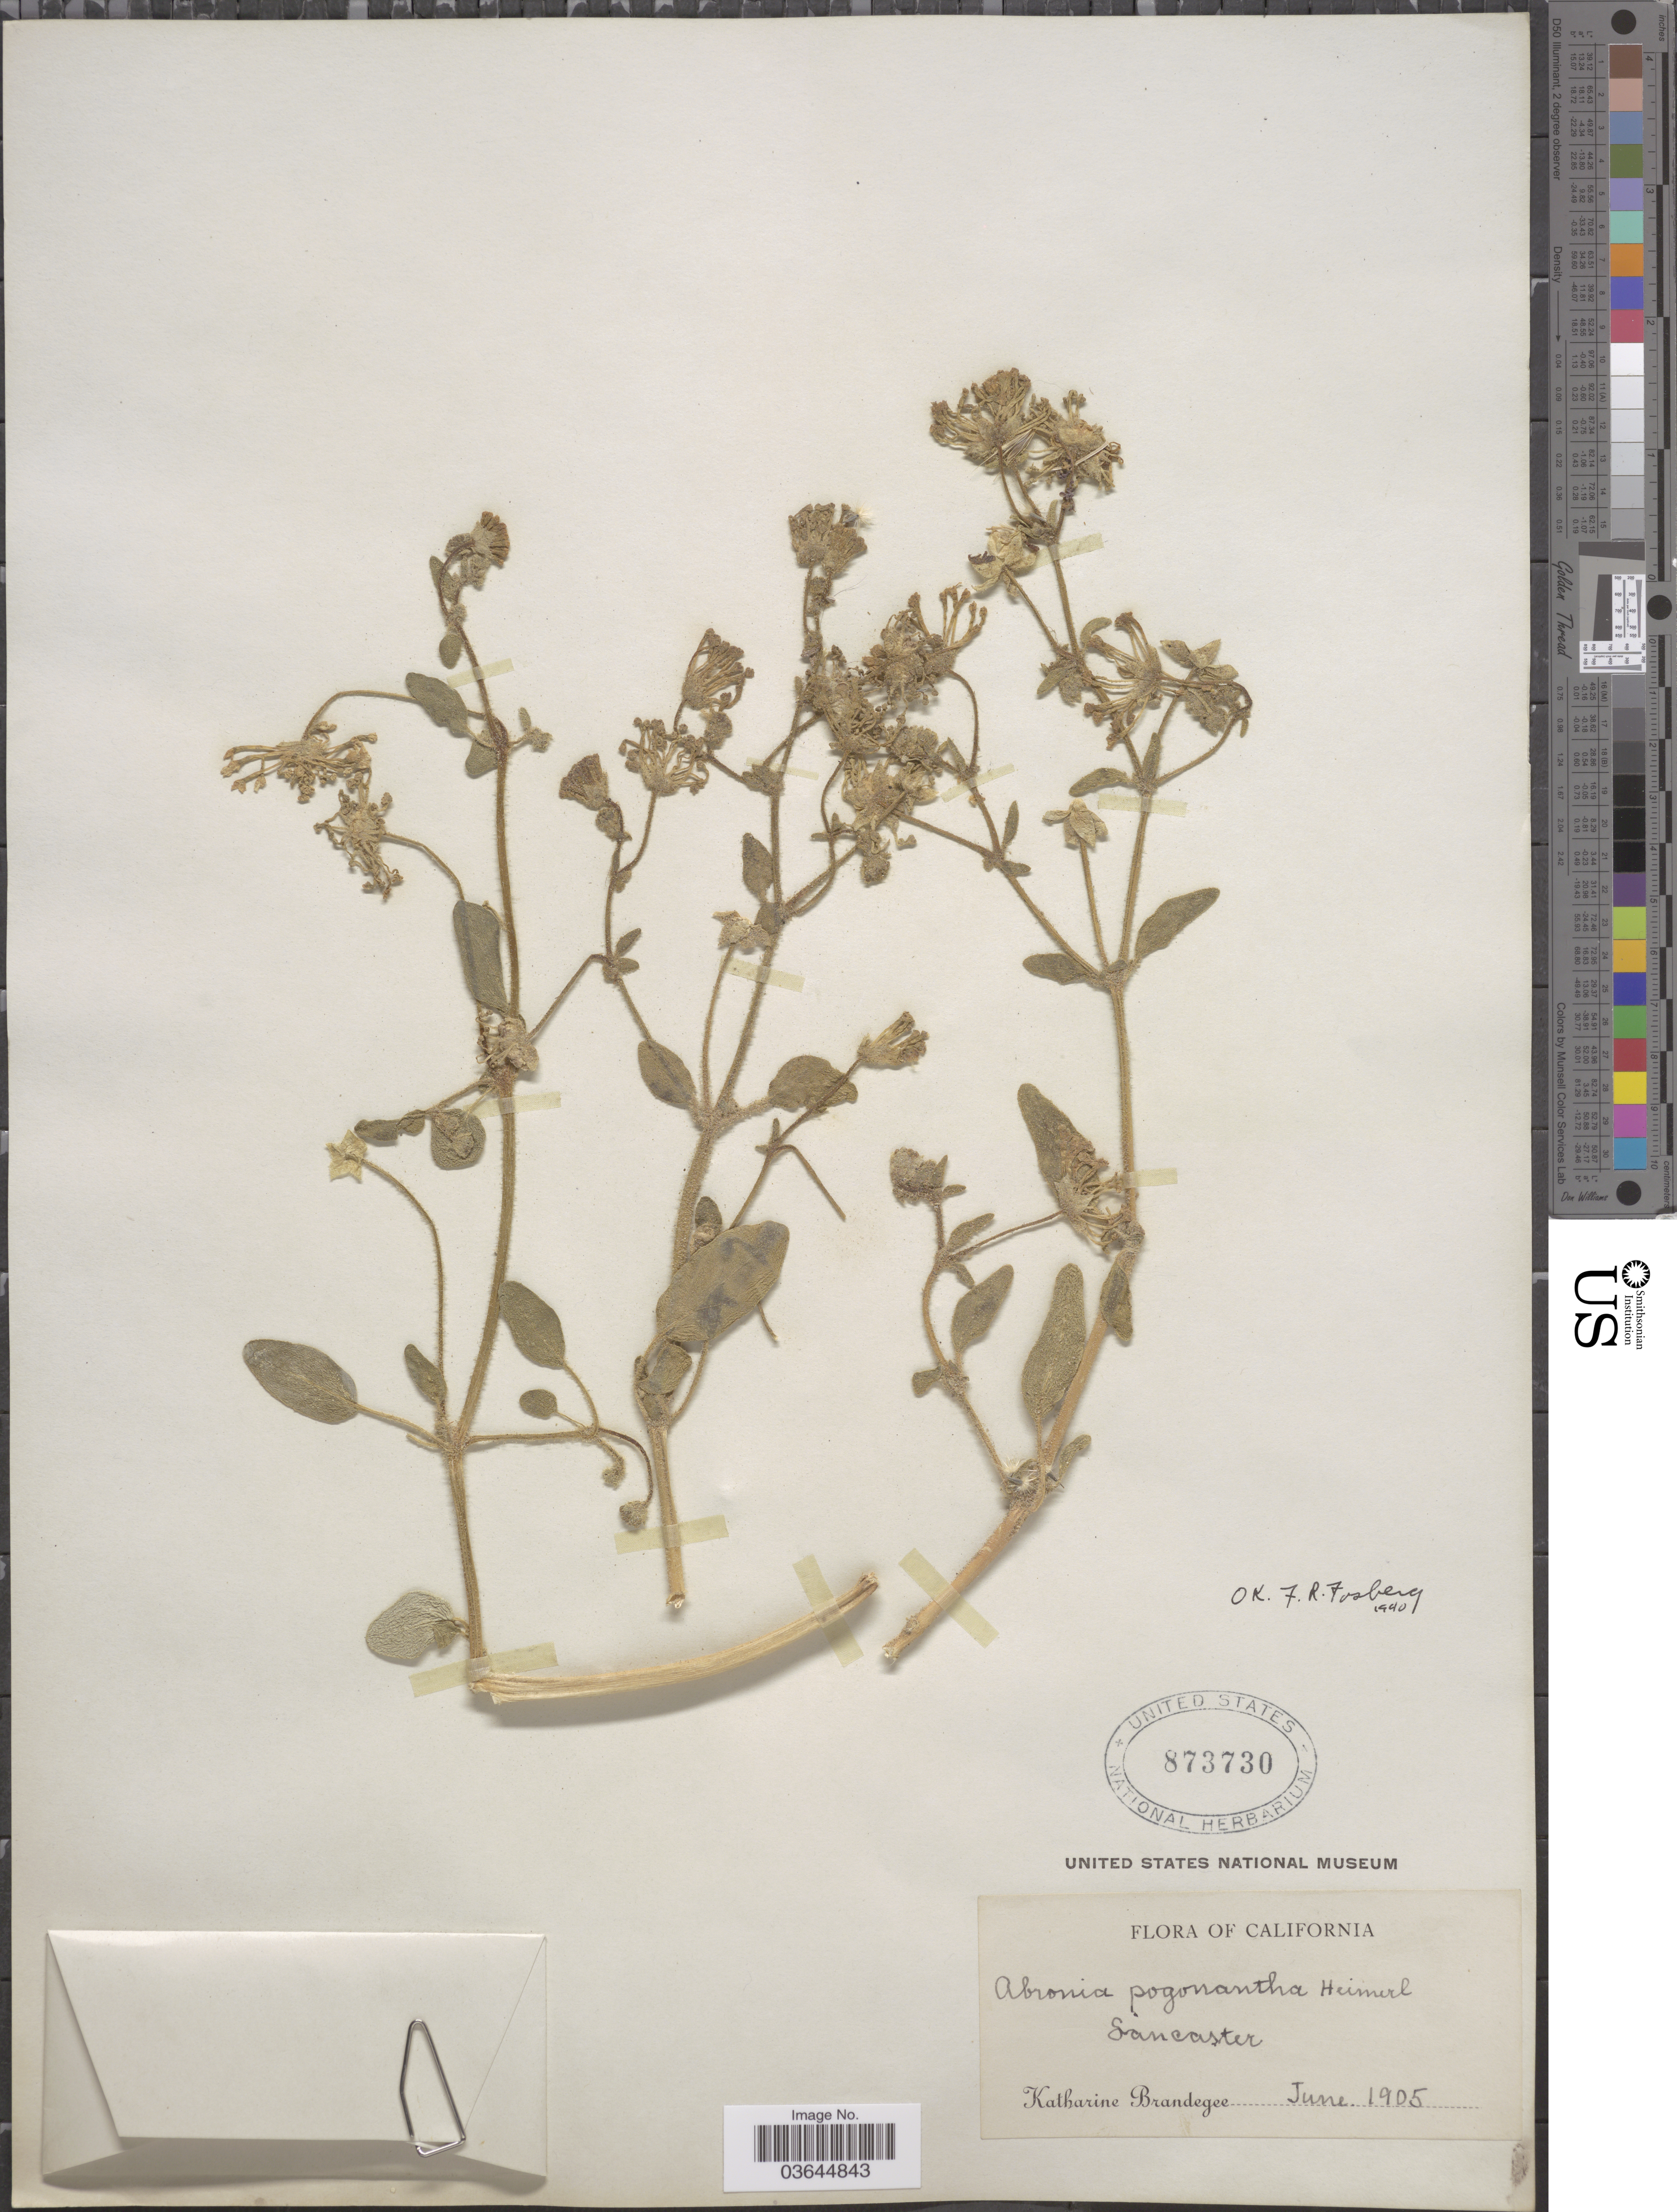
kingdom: Plantae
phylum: Tracheophyta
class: Magnoliopsida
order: Caryophyllales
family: Nyctaginaceae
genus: Abronia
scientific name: Abronia pogonantha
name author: Heimerl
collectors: M. K. Brandegee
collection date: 1905-06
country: United States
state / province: California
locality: Lancaster.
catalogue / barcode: US 873730